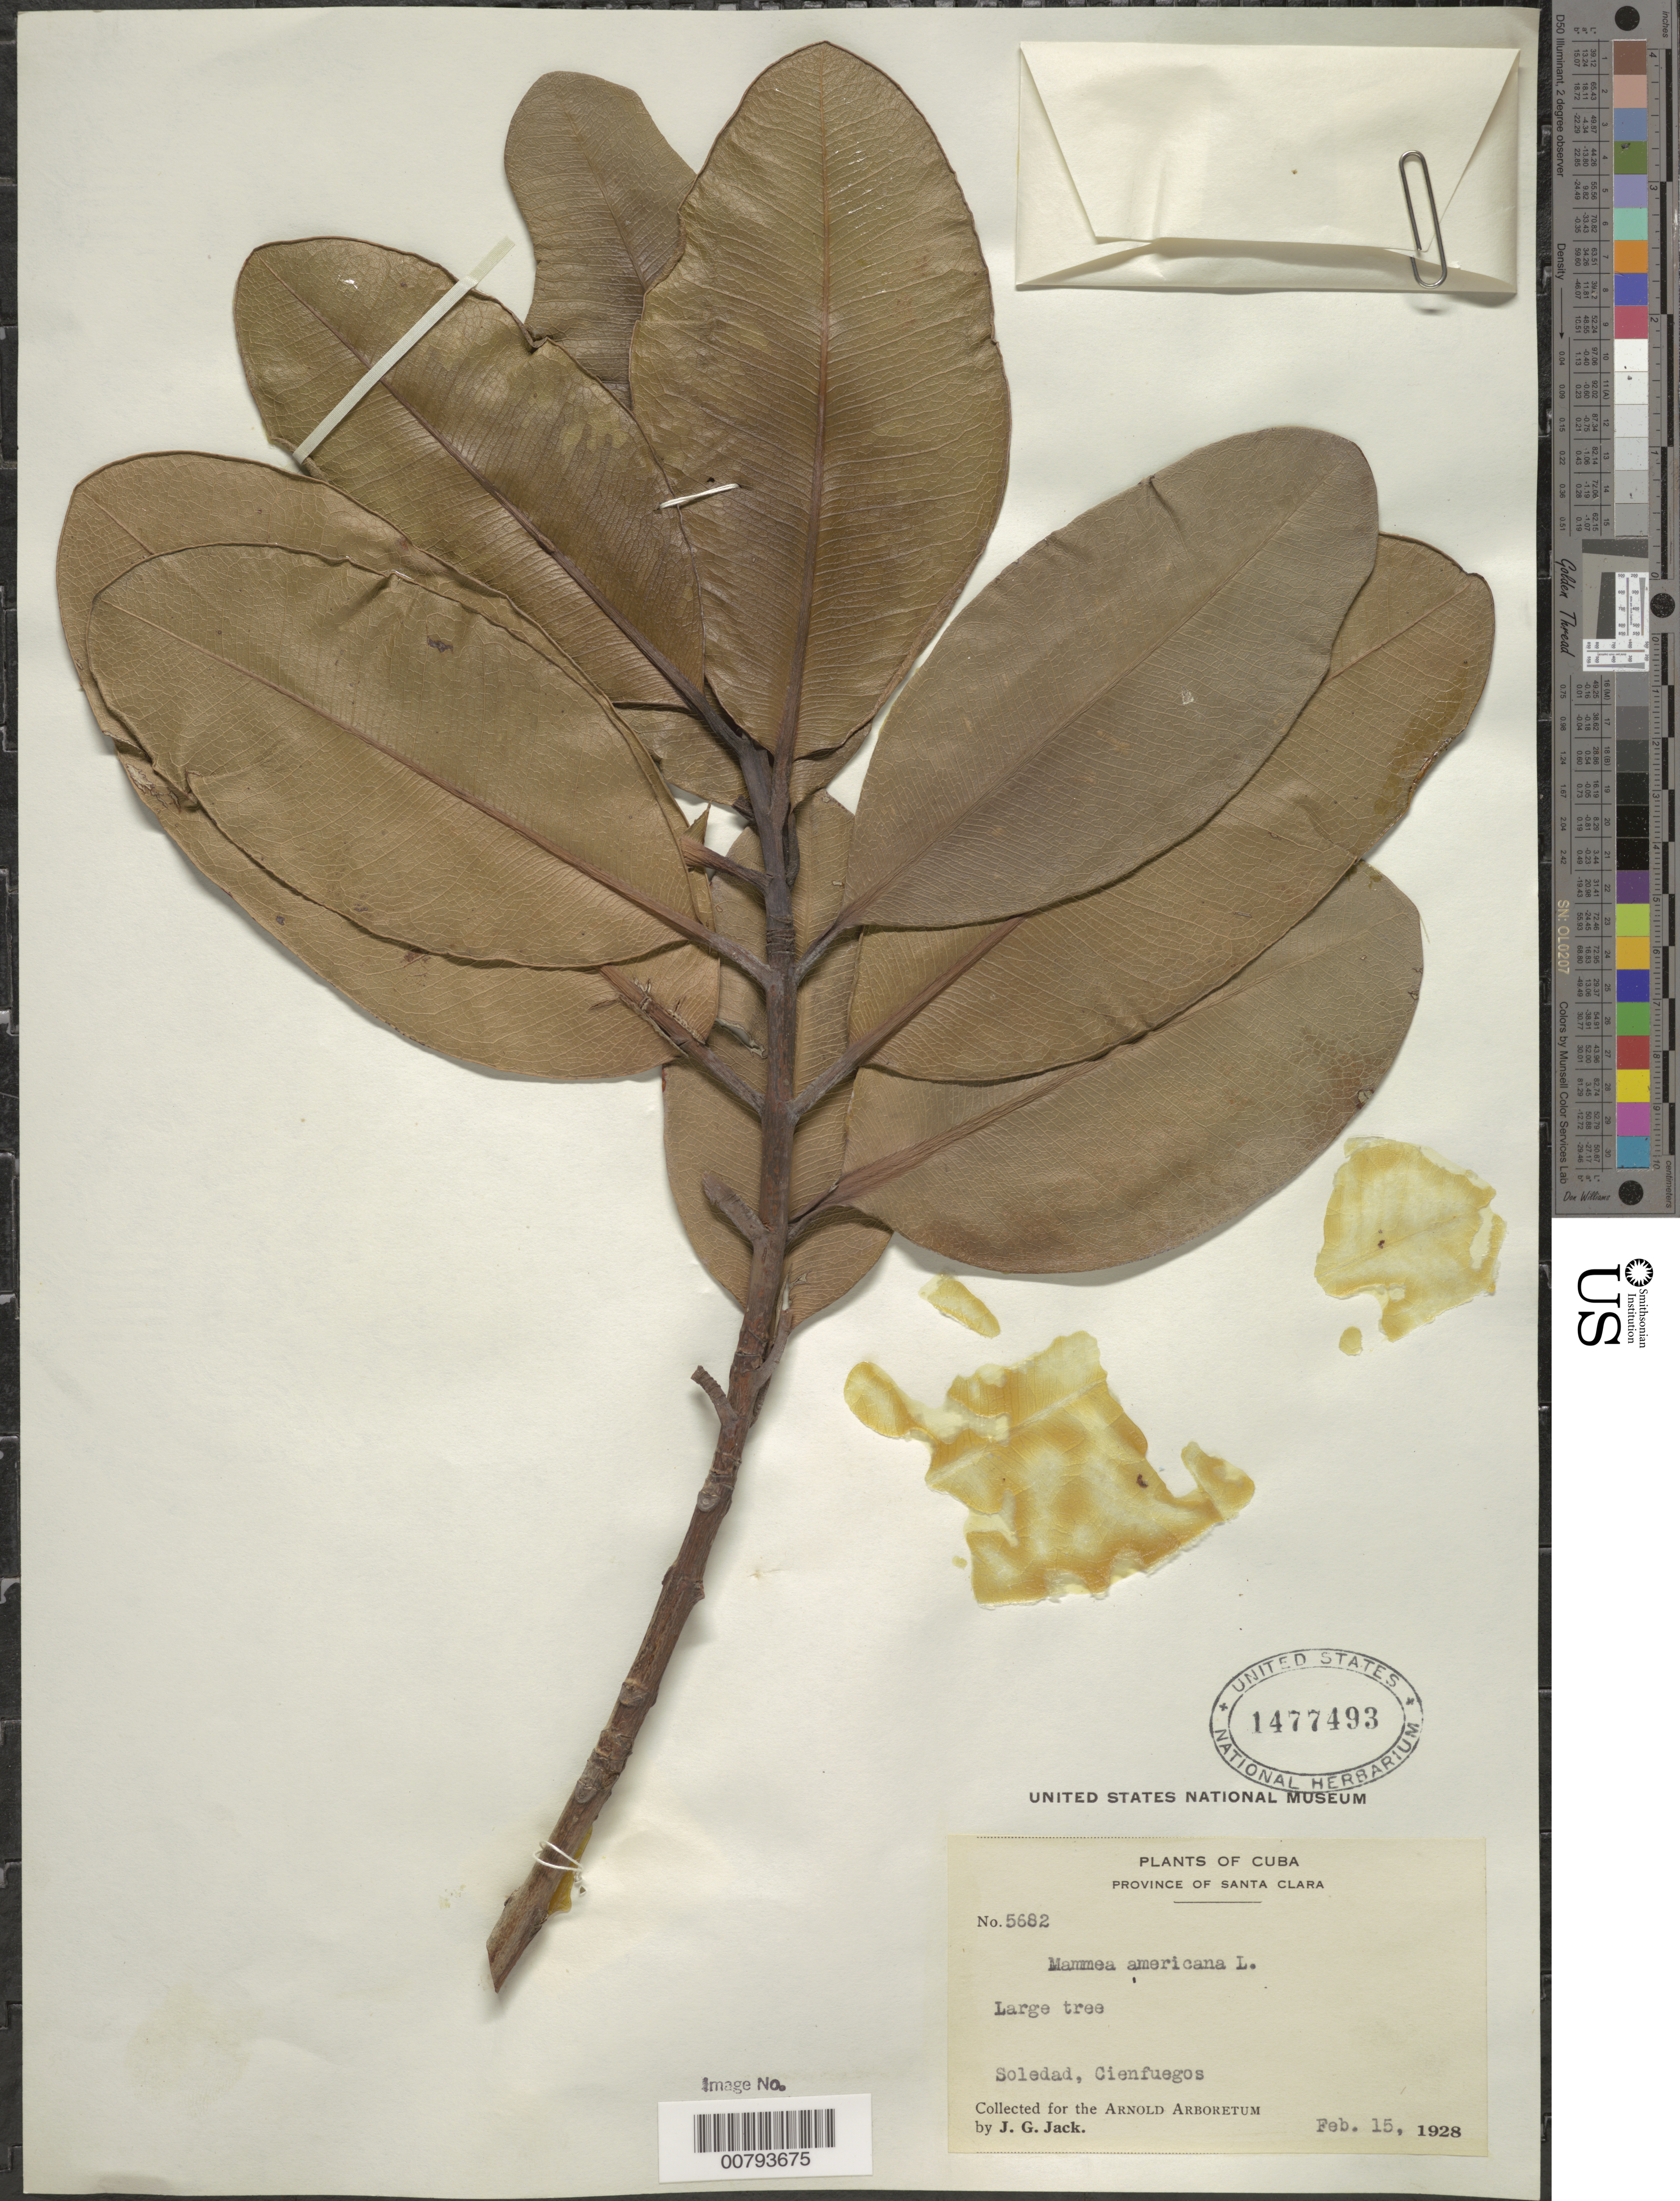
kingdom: Plantae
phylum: Tracheophyta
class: Magnoliopsida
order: Malpighiales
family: Calophyllaceae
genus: Mammea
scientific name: Mammea americana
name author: L.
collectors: J. G. Jack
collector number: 5682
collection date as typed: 15 Feb 1928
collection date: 1928-02-15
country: Cuba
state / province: Santa Clara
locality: Soledad, Cienfuegos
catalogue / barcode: US 1477493